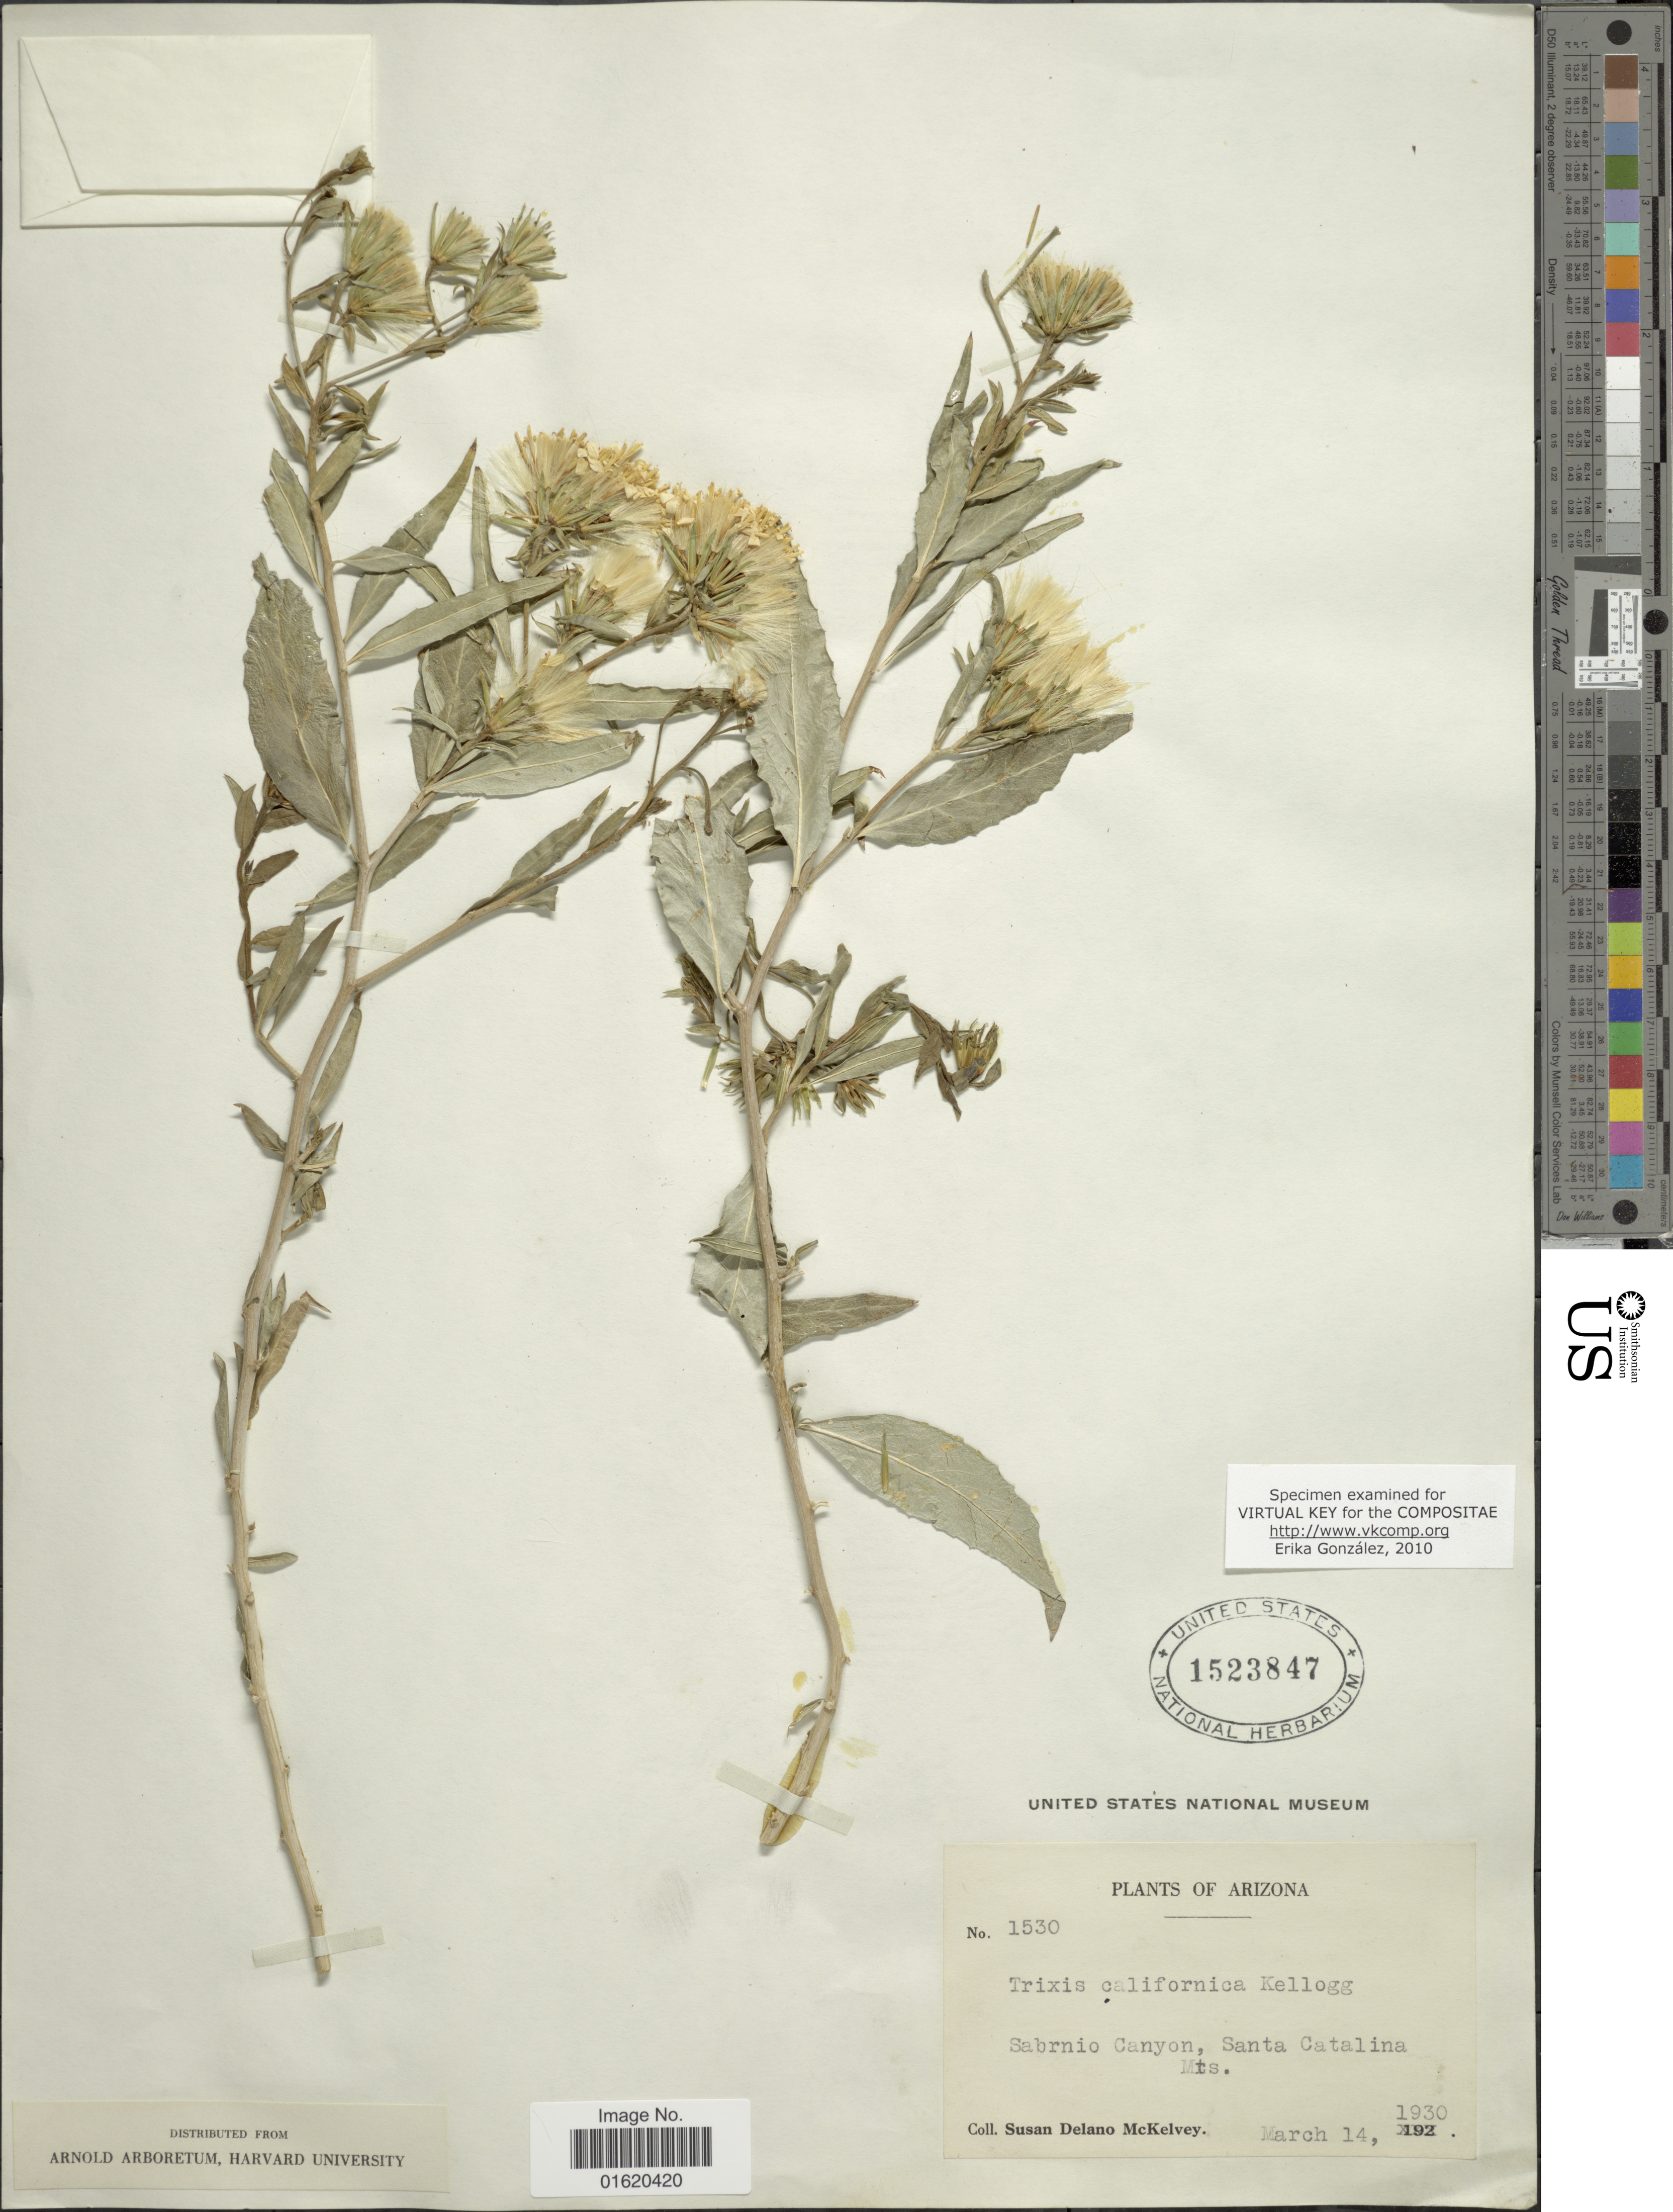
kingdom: Plantae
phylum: Tracheophyta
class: Magnoliopsida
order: Asterales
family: Asteraceae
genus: Trixis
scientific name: Trixis californica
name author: Kellogg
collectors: S. A. McKelvey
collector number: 1530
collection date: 1930-03-14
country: United States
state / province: Arizona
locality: Sabrnio Canyon, Santa Catalina Mts.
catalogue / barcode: US 123847